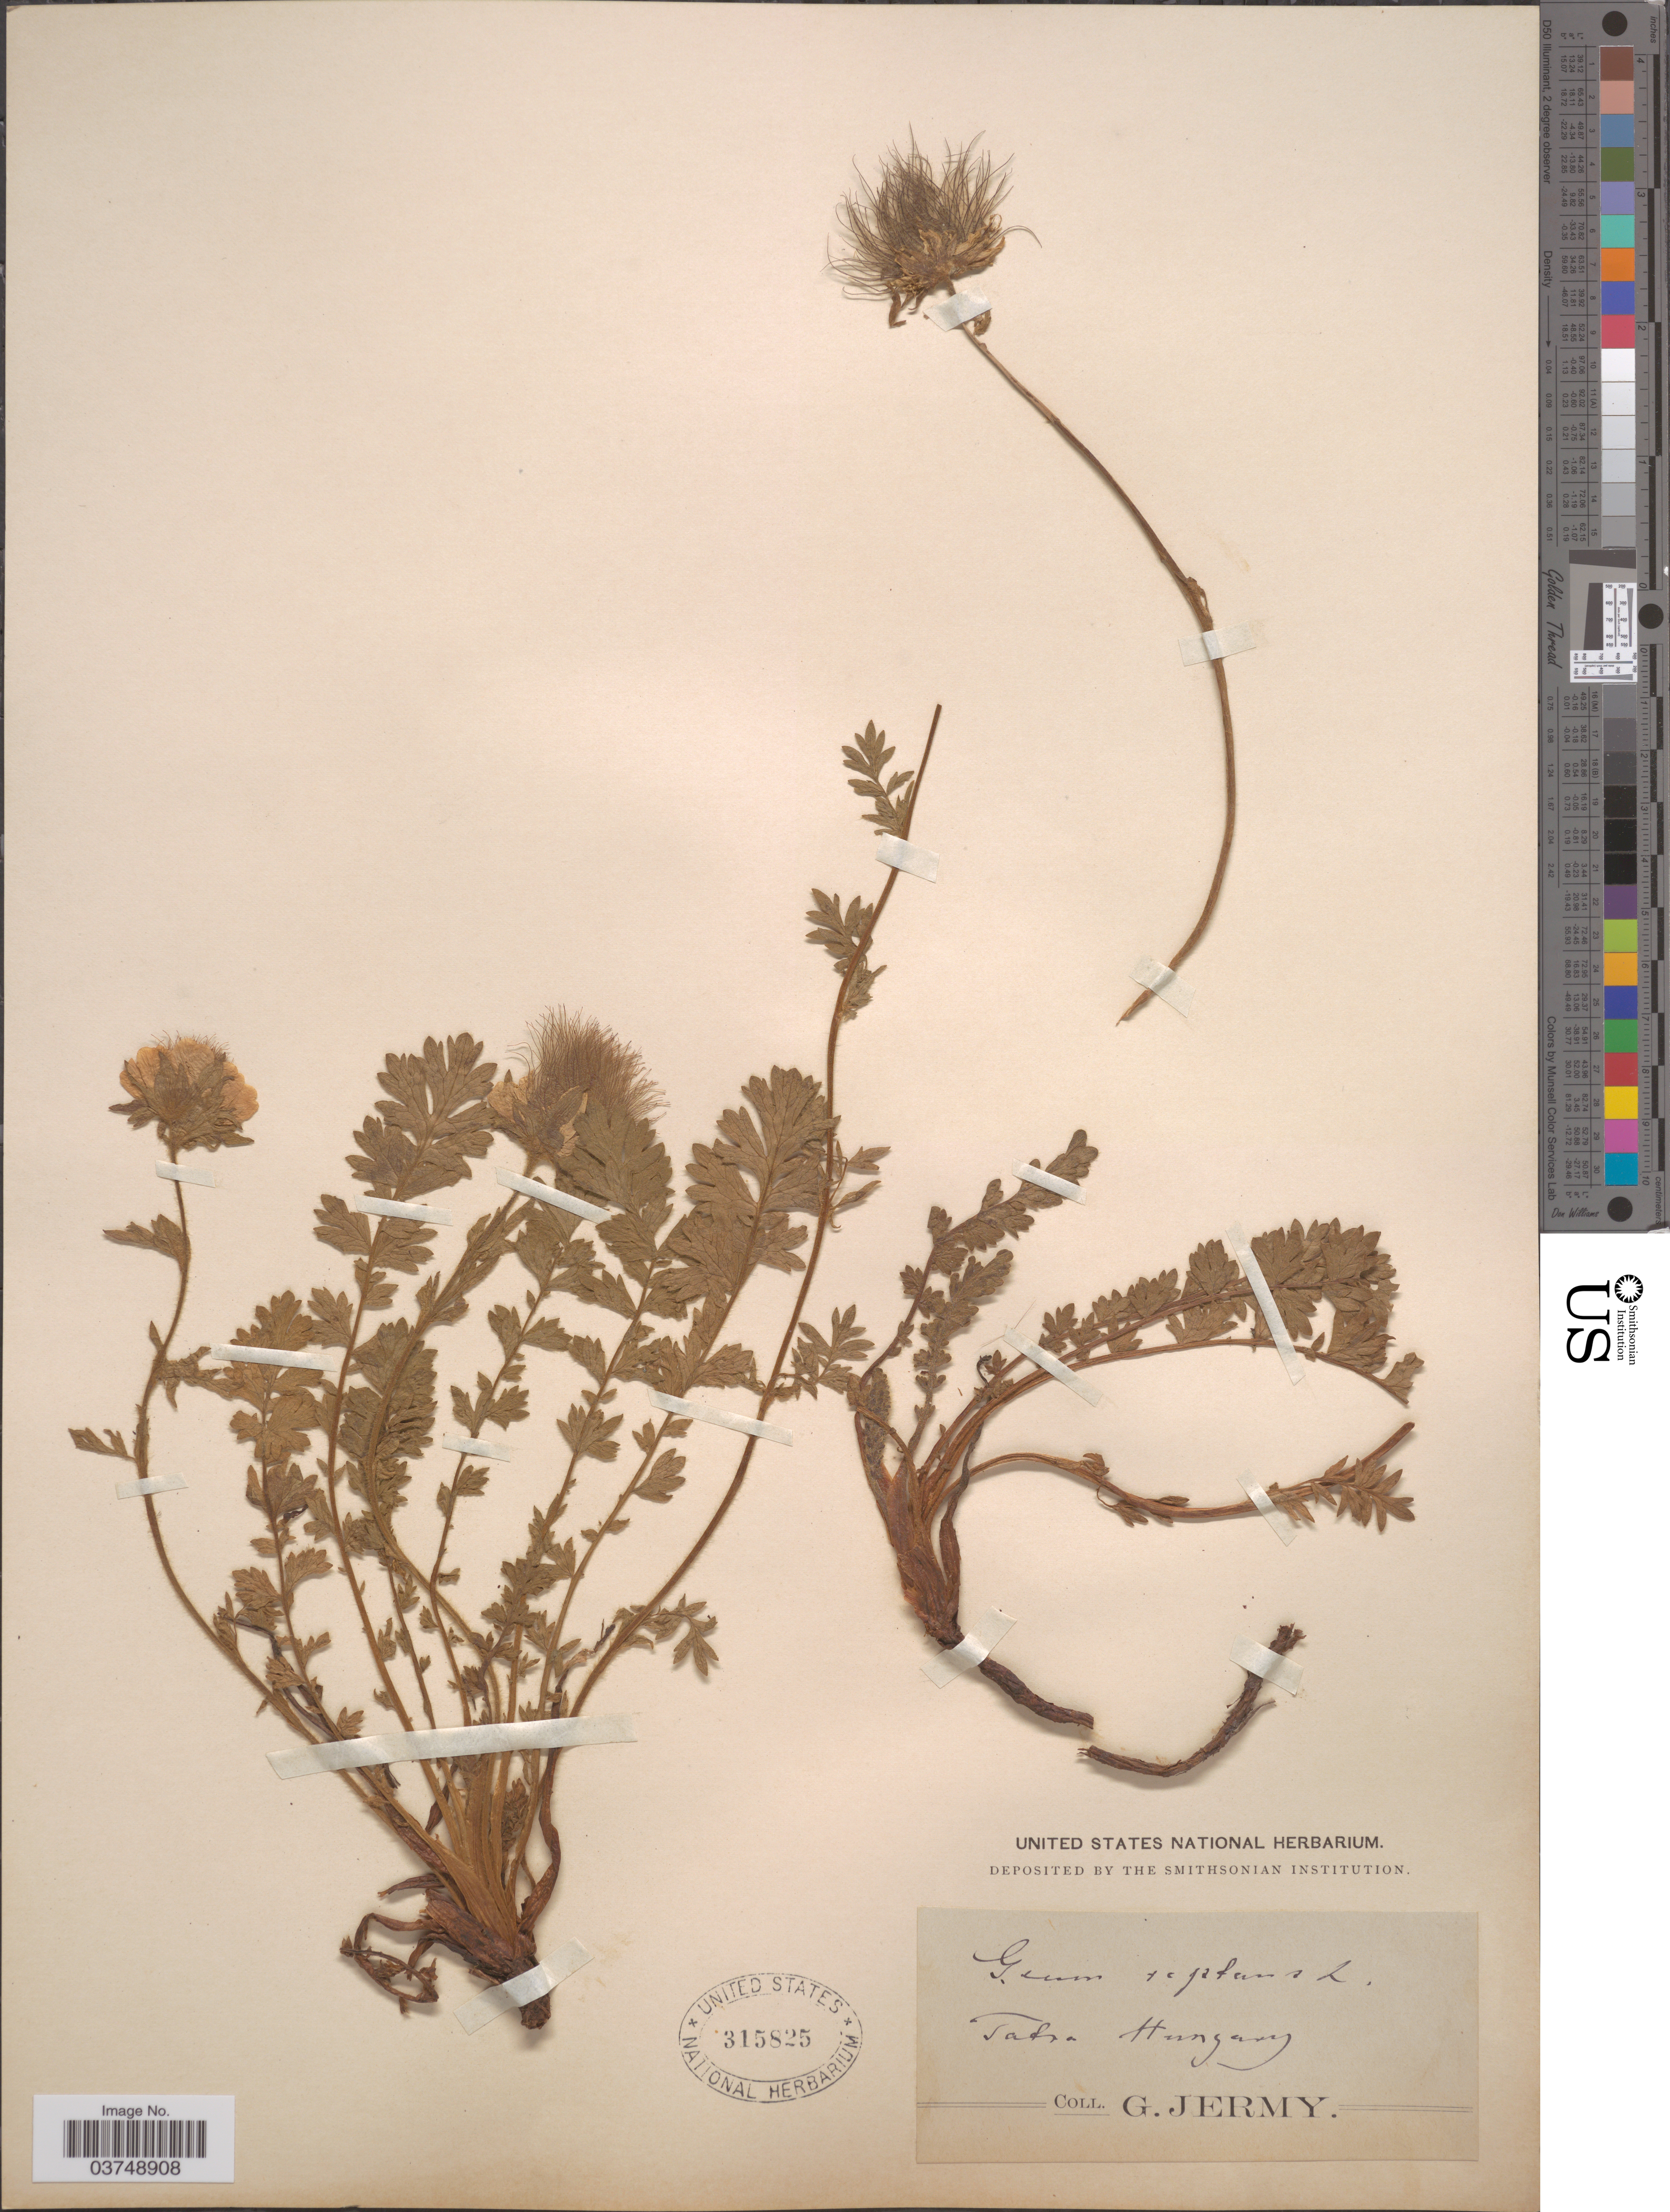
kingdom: Plantae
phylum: Tracheophyta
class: Magnoliopsida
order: Rosales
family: Rosaceae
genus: Geum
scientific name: Geum montanum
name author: L.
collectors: G. Jermy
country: Hungary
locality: Tatra.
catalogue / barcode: US 315825